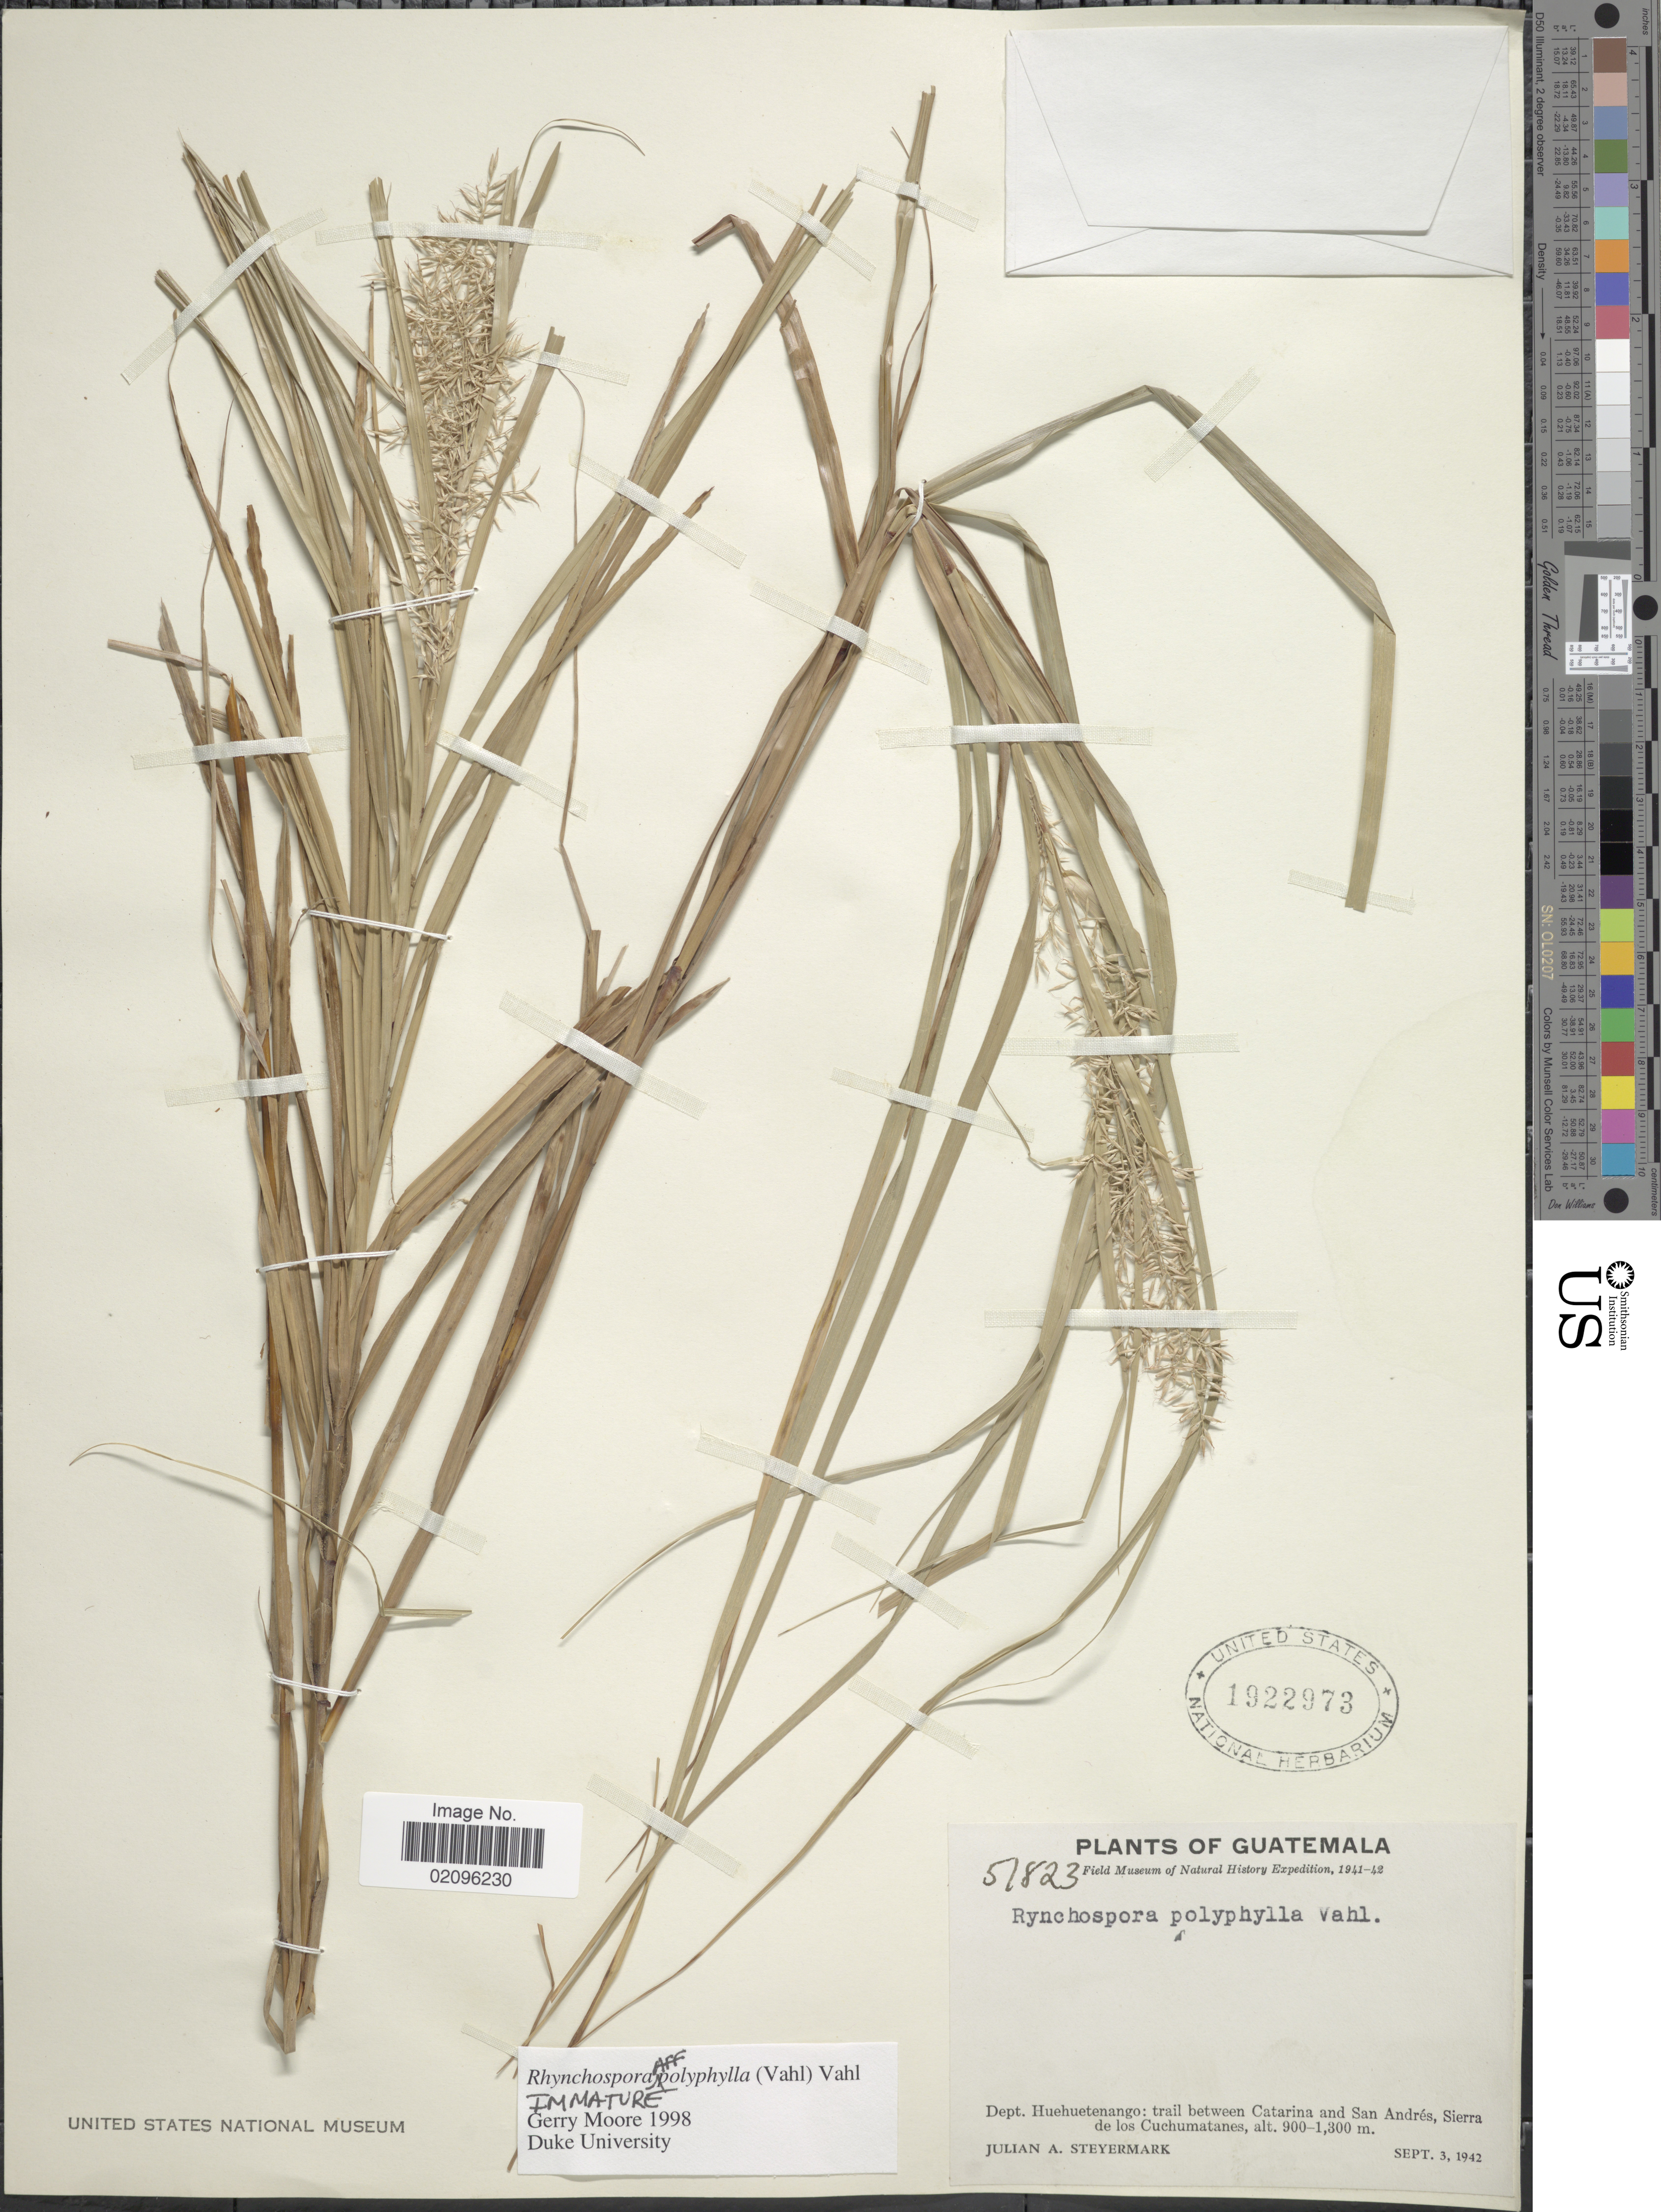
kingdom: Plantae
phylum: Tracheophyta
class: Liliopsida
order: Poales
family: Cyperaceae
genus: Rhynchospora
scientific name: Rhynchospora polyphylla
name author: (Vahl) Vahl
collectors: J. Steyermark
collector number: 51823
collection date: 1942-09-03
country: Guatemala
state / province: Huehuetenango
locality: Trail between Catarina and San Andres, Sierra de los Cuchumatanes.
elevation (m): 900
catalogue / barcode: US 1922973